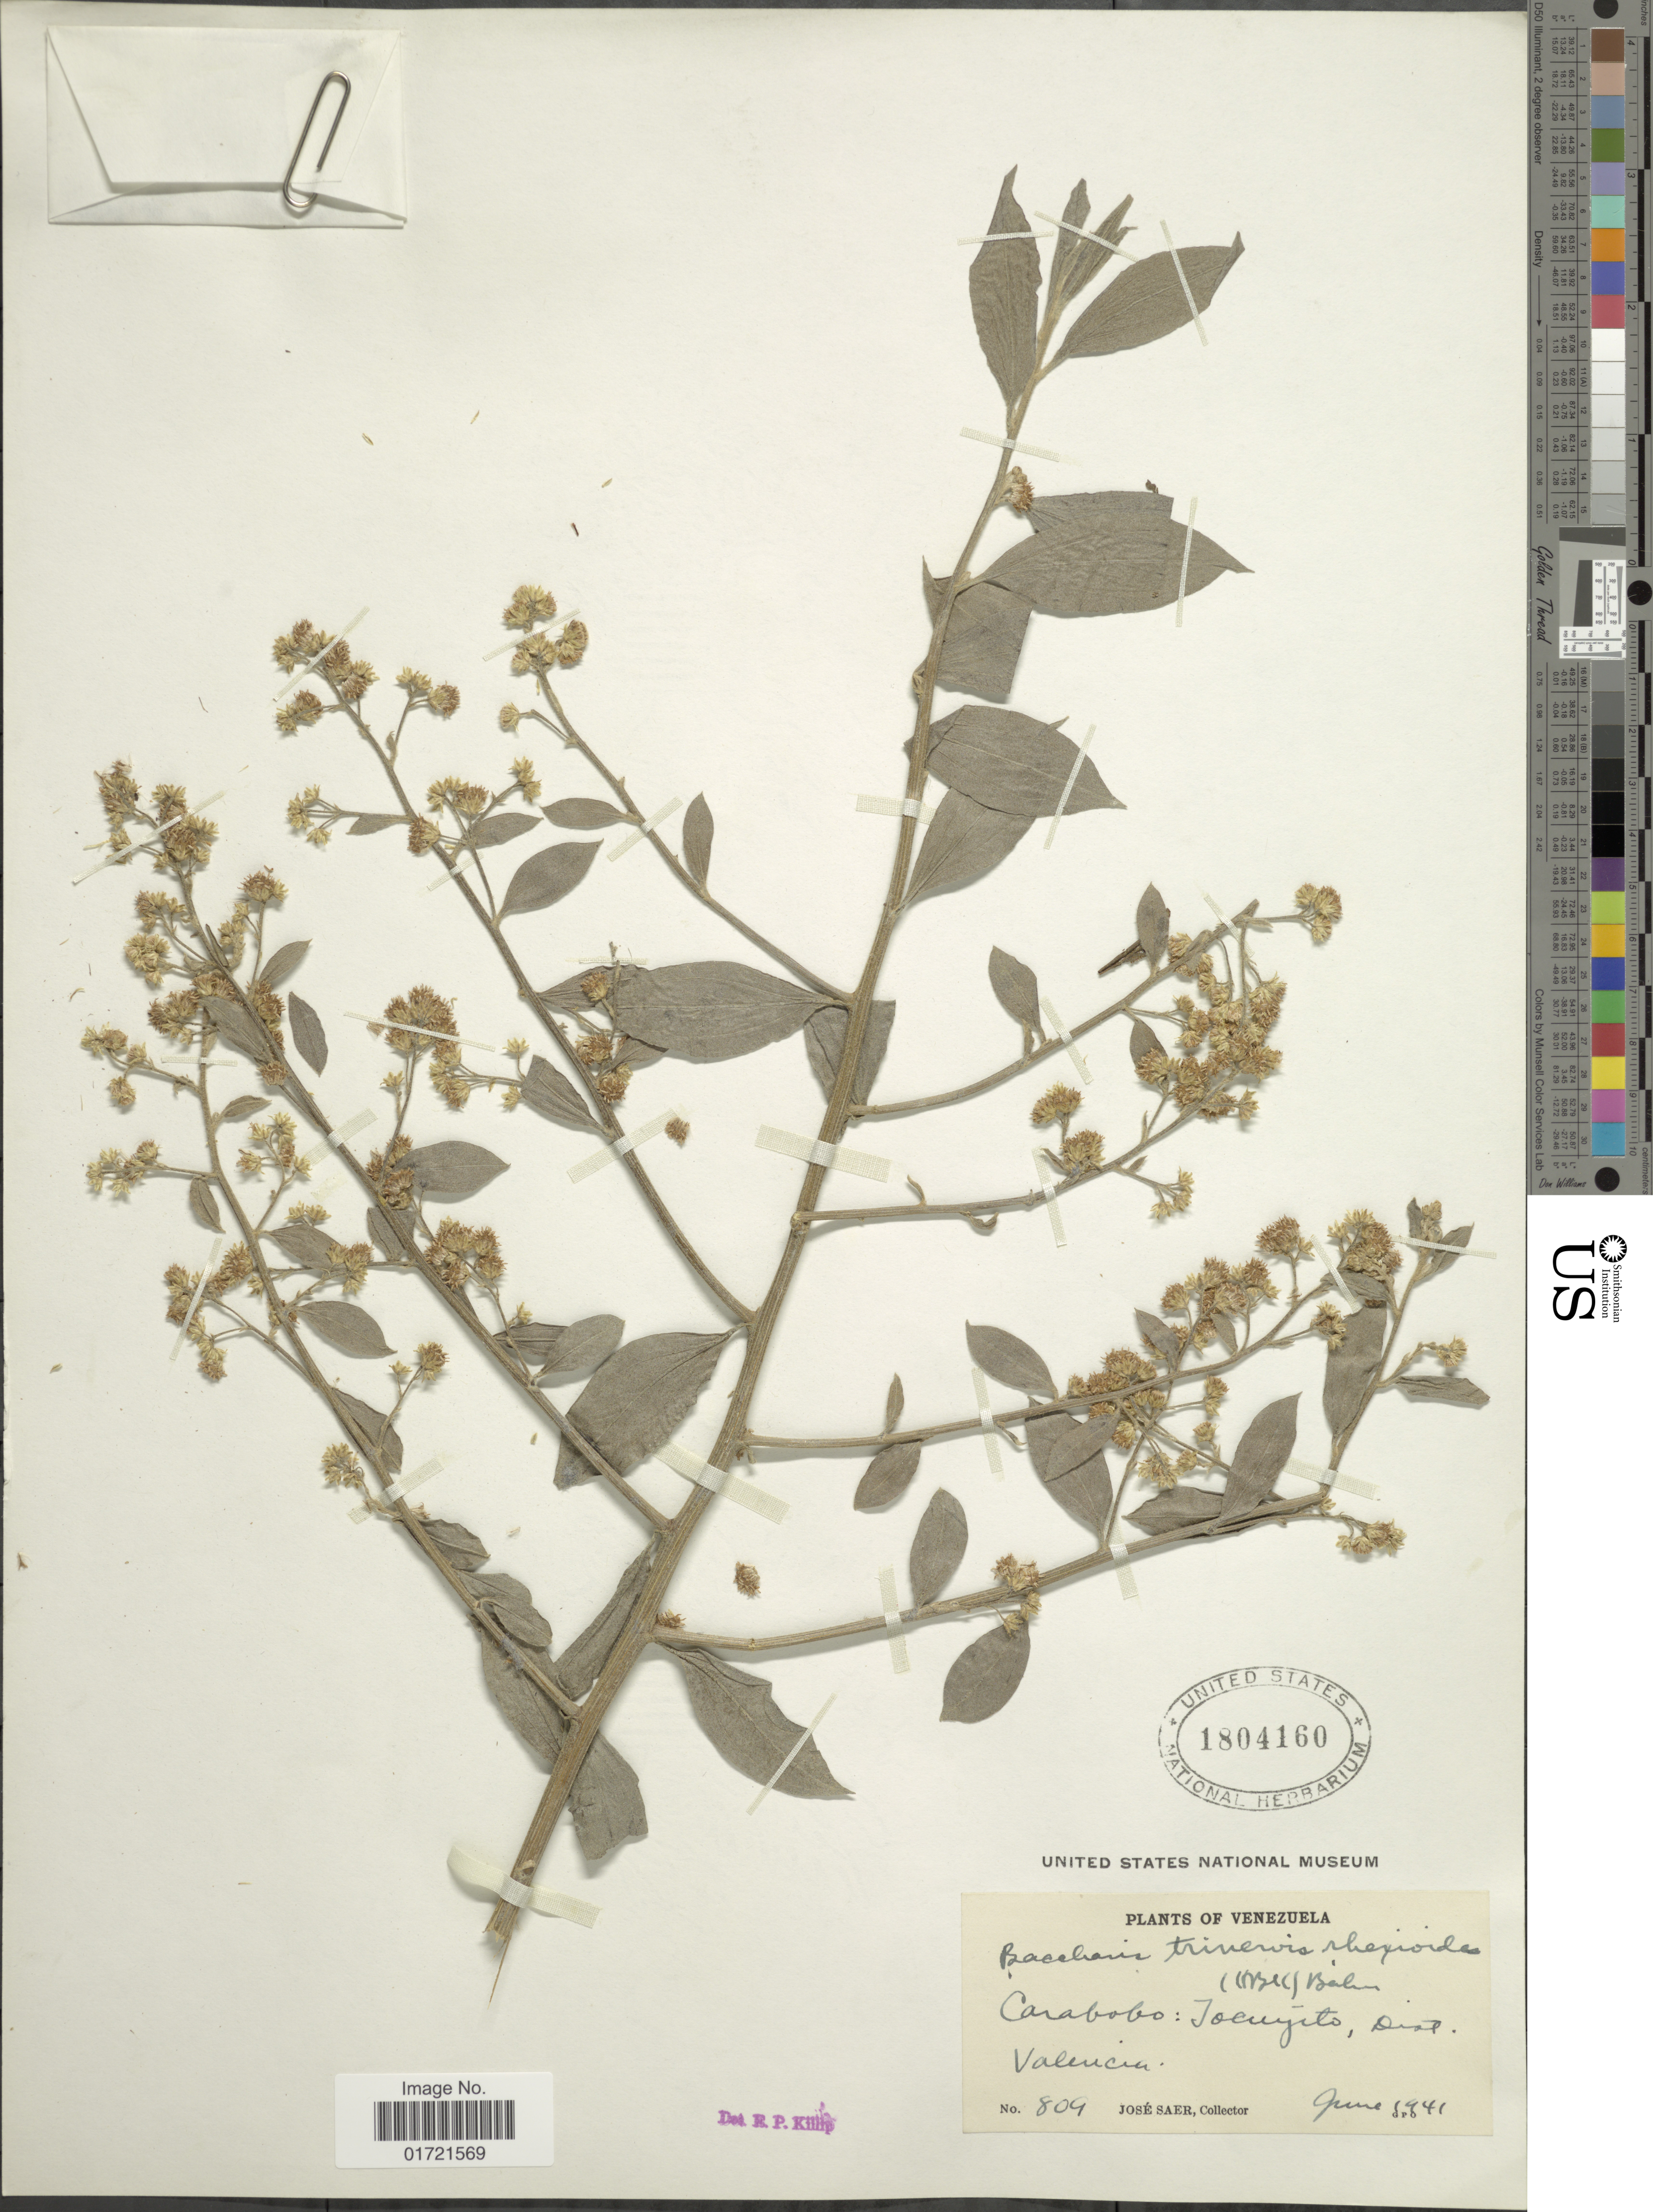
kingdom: Plantae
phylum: Tracheophyta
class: Magnoliopsida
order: Asterales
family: Asteraceae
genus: Baccharis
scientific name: Baccharis trinervis var. rhexioides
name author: (Kunth) Baker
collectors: J. Saer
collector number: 809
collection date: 1941-06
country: Venezuela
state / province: Carabobo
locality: Jocuyito, Distr. Valencia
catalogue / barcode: US 1804160